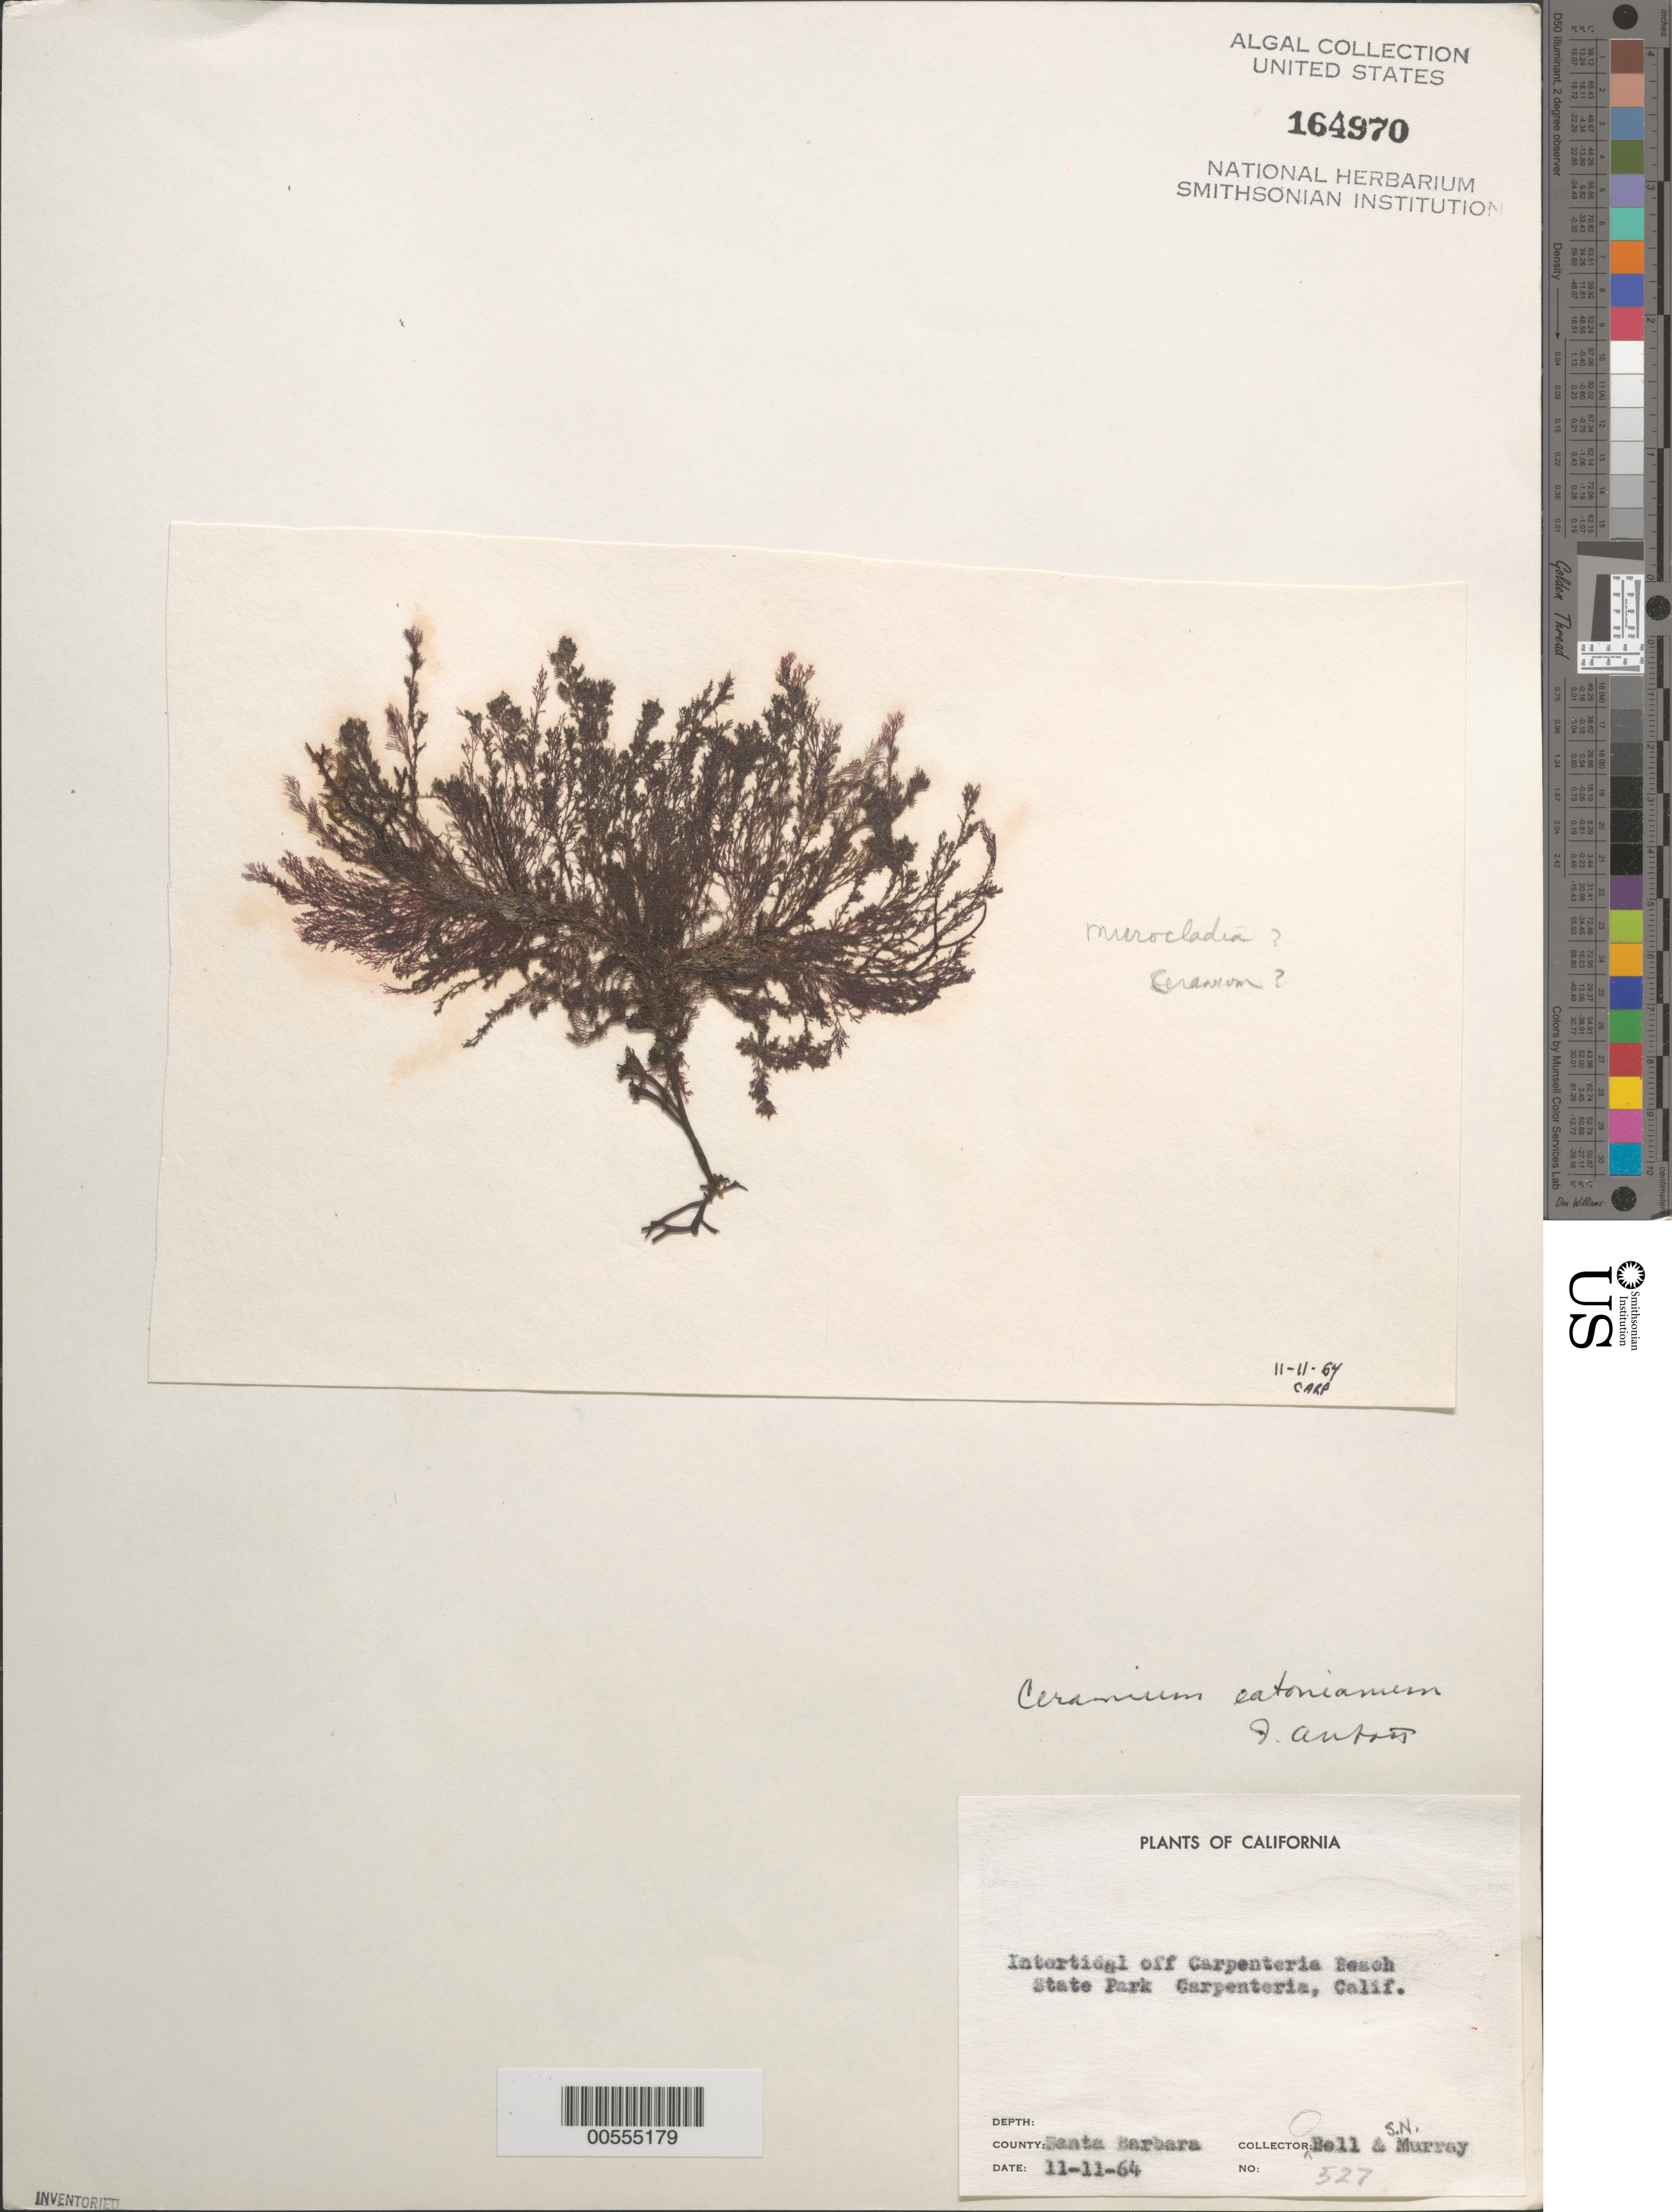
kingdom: Plantae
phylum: Rhodophyta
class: Florideophyceae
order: Ceramiales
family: Ceramiaceae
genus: Corallophila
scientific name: Corallophila eatoniana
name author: (Farl.) T.O. Cho et al.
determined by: Algae name updating Project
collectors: -- Bell & S. N. Murray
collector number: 527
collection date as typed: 11 Nov 1964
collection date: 1964-11-11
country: United States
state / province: California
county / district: Santa Barbara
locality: Carpenteria, off Carpenteria Beach State Park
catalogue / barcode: US 164970